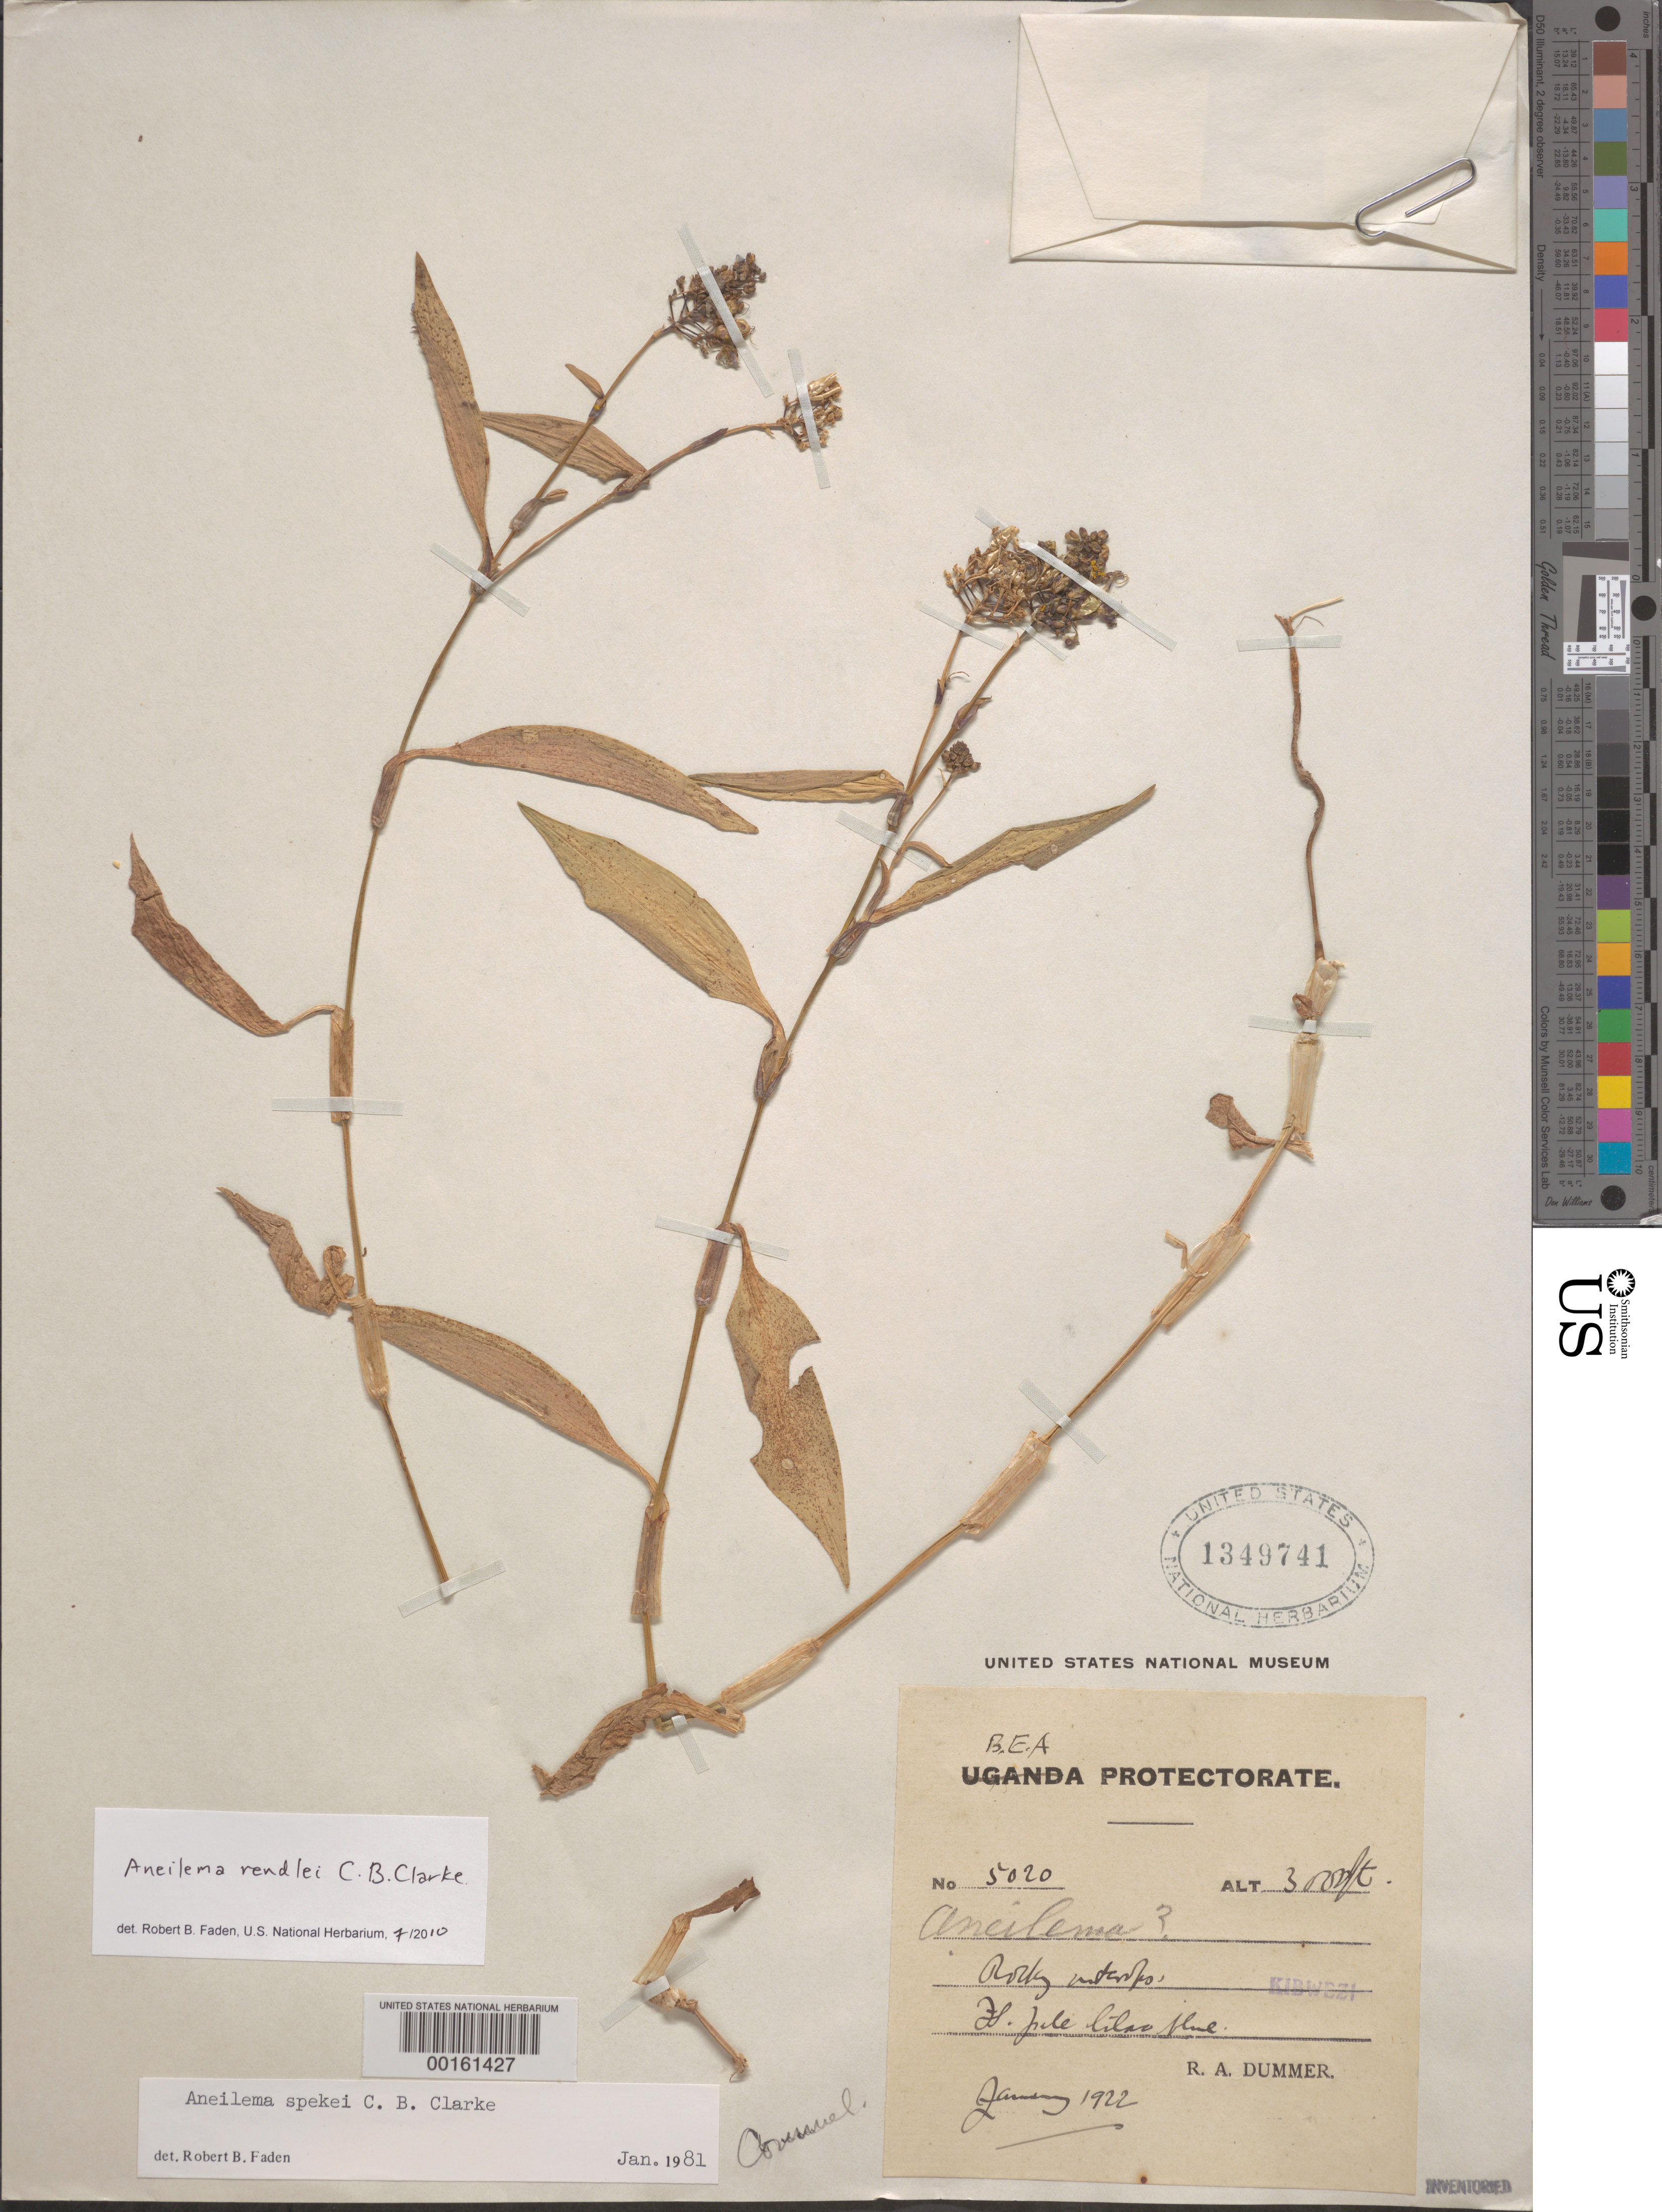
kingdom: Plantae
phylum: Tracheophyta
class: Liliopsida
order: Commelinales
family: Commelinaceae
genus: Aneilema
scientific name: Aneilema rendlei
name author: C.B. Clarke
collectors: R. Dümmer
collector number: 5020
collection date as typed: Jan 1922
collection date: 1922-01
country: Kenya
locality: Kibwezi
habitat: Rocky waterfalls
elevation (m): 915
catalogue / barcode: US 1349741